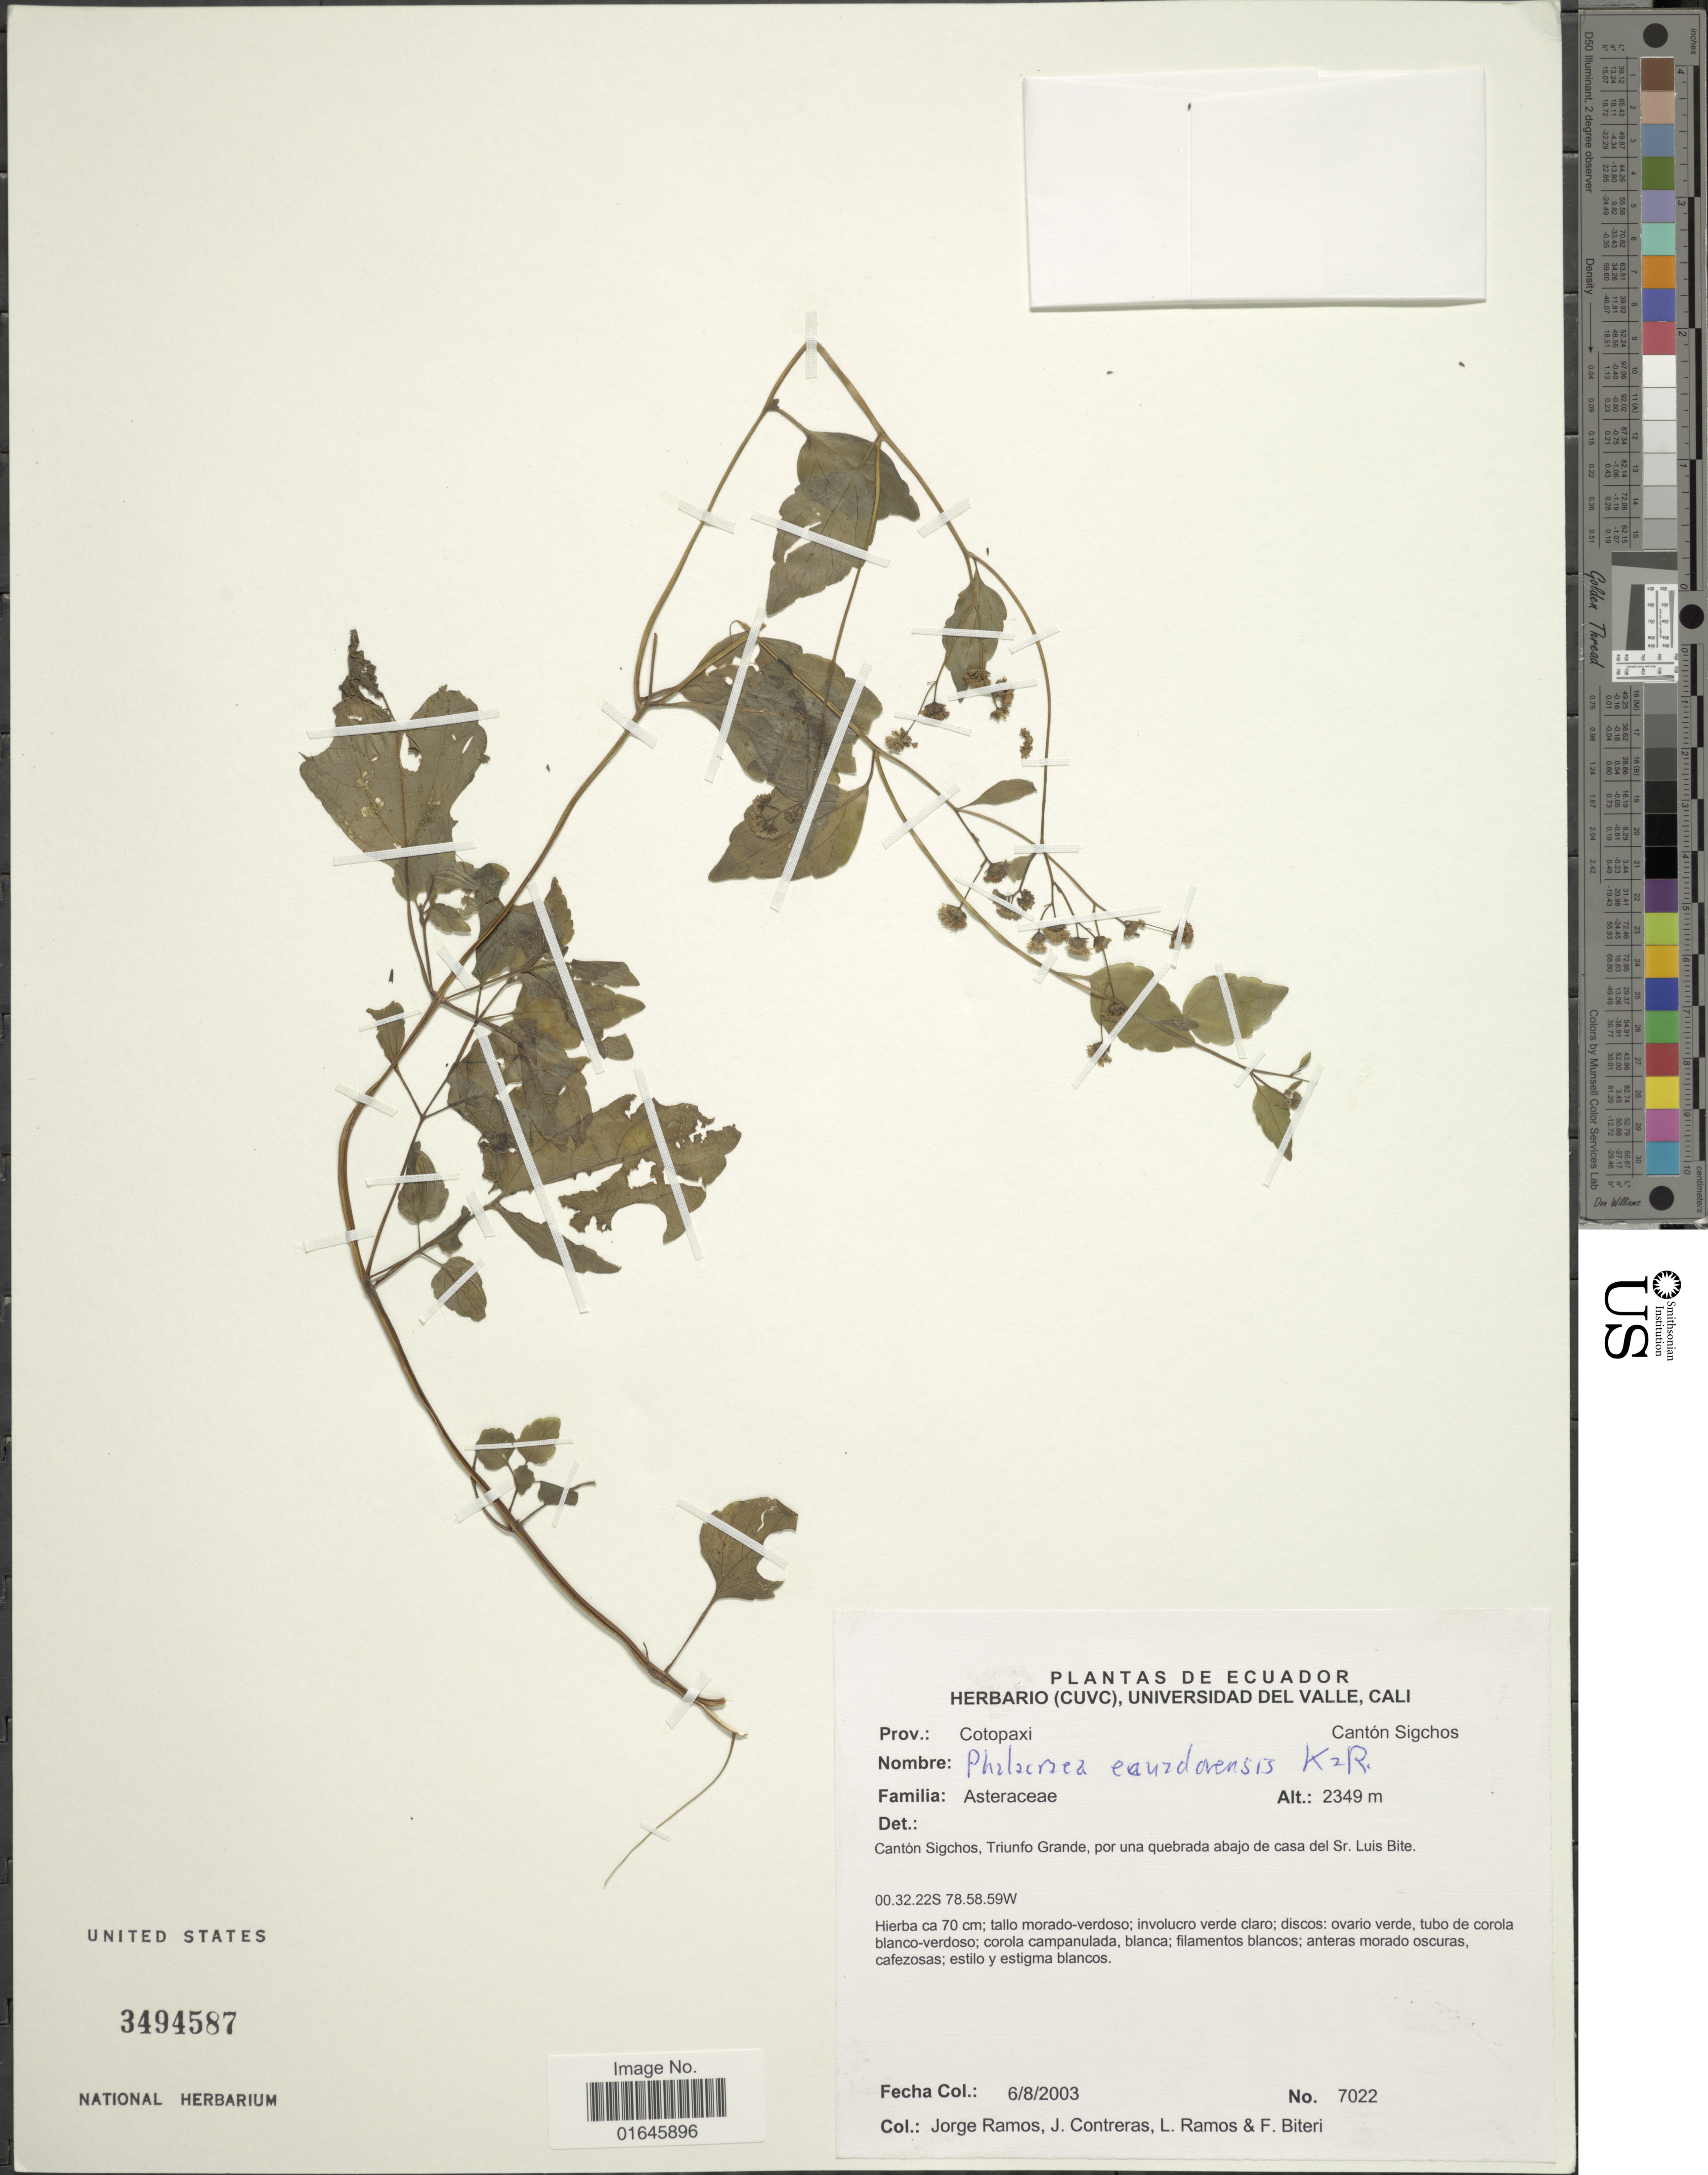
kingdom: Plantae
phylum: Tracheophyta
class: Magnoliopsida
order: Asterales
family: Asteraceae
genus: Phalacraea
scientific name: Phalacraea ecuadorensis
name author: R.M. King & H. Rob.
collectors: J. Ramos, J. Contreras, L. Ramos & F. Biteri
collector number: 7022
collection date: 2003-08-06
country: Ecuador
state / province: Cotopaxi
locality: Canton Sigchos, Triunfo Grande, por una quebrada abajo de casa del Sr. Luis Bite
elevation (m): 2349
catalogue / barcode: US 3494587